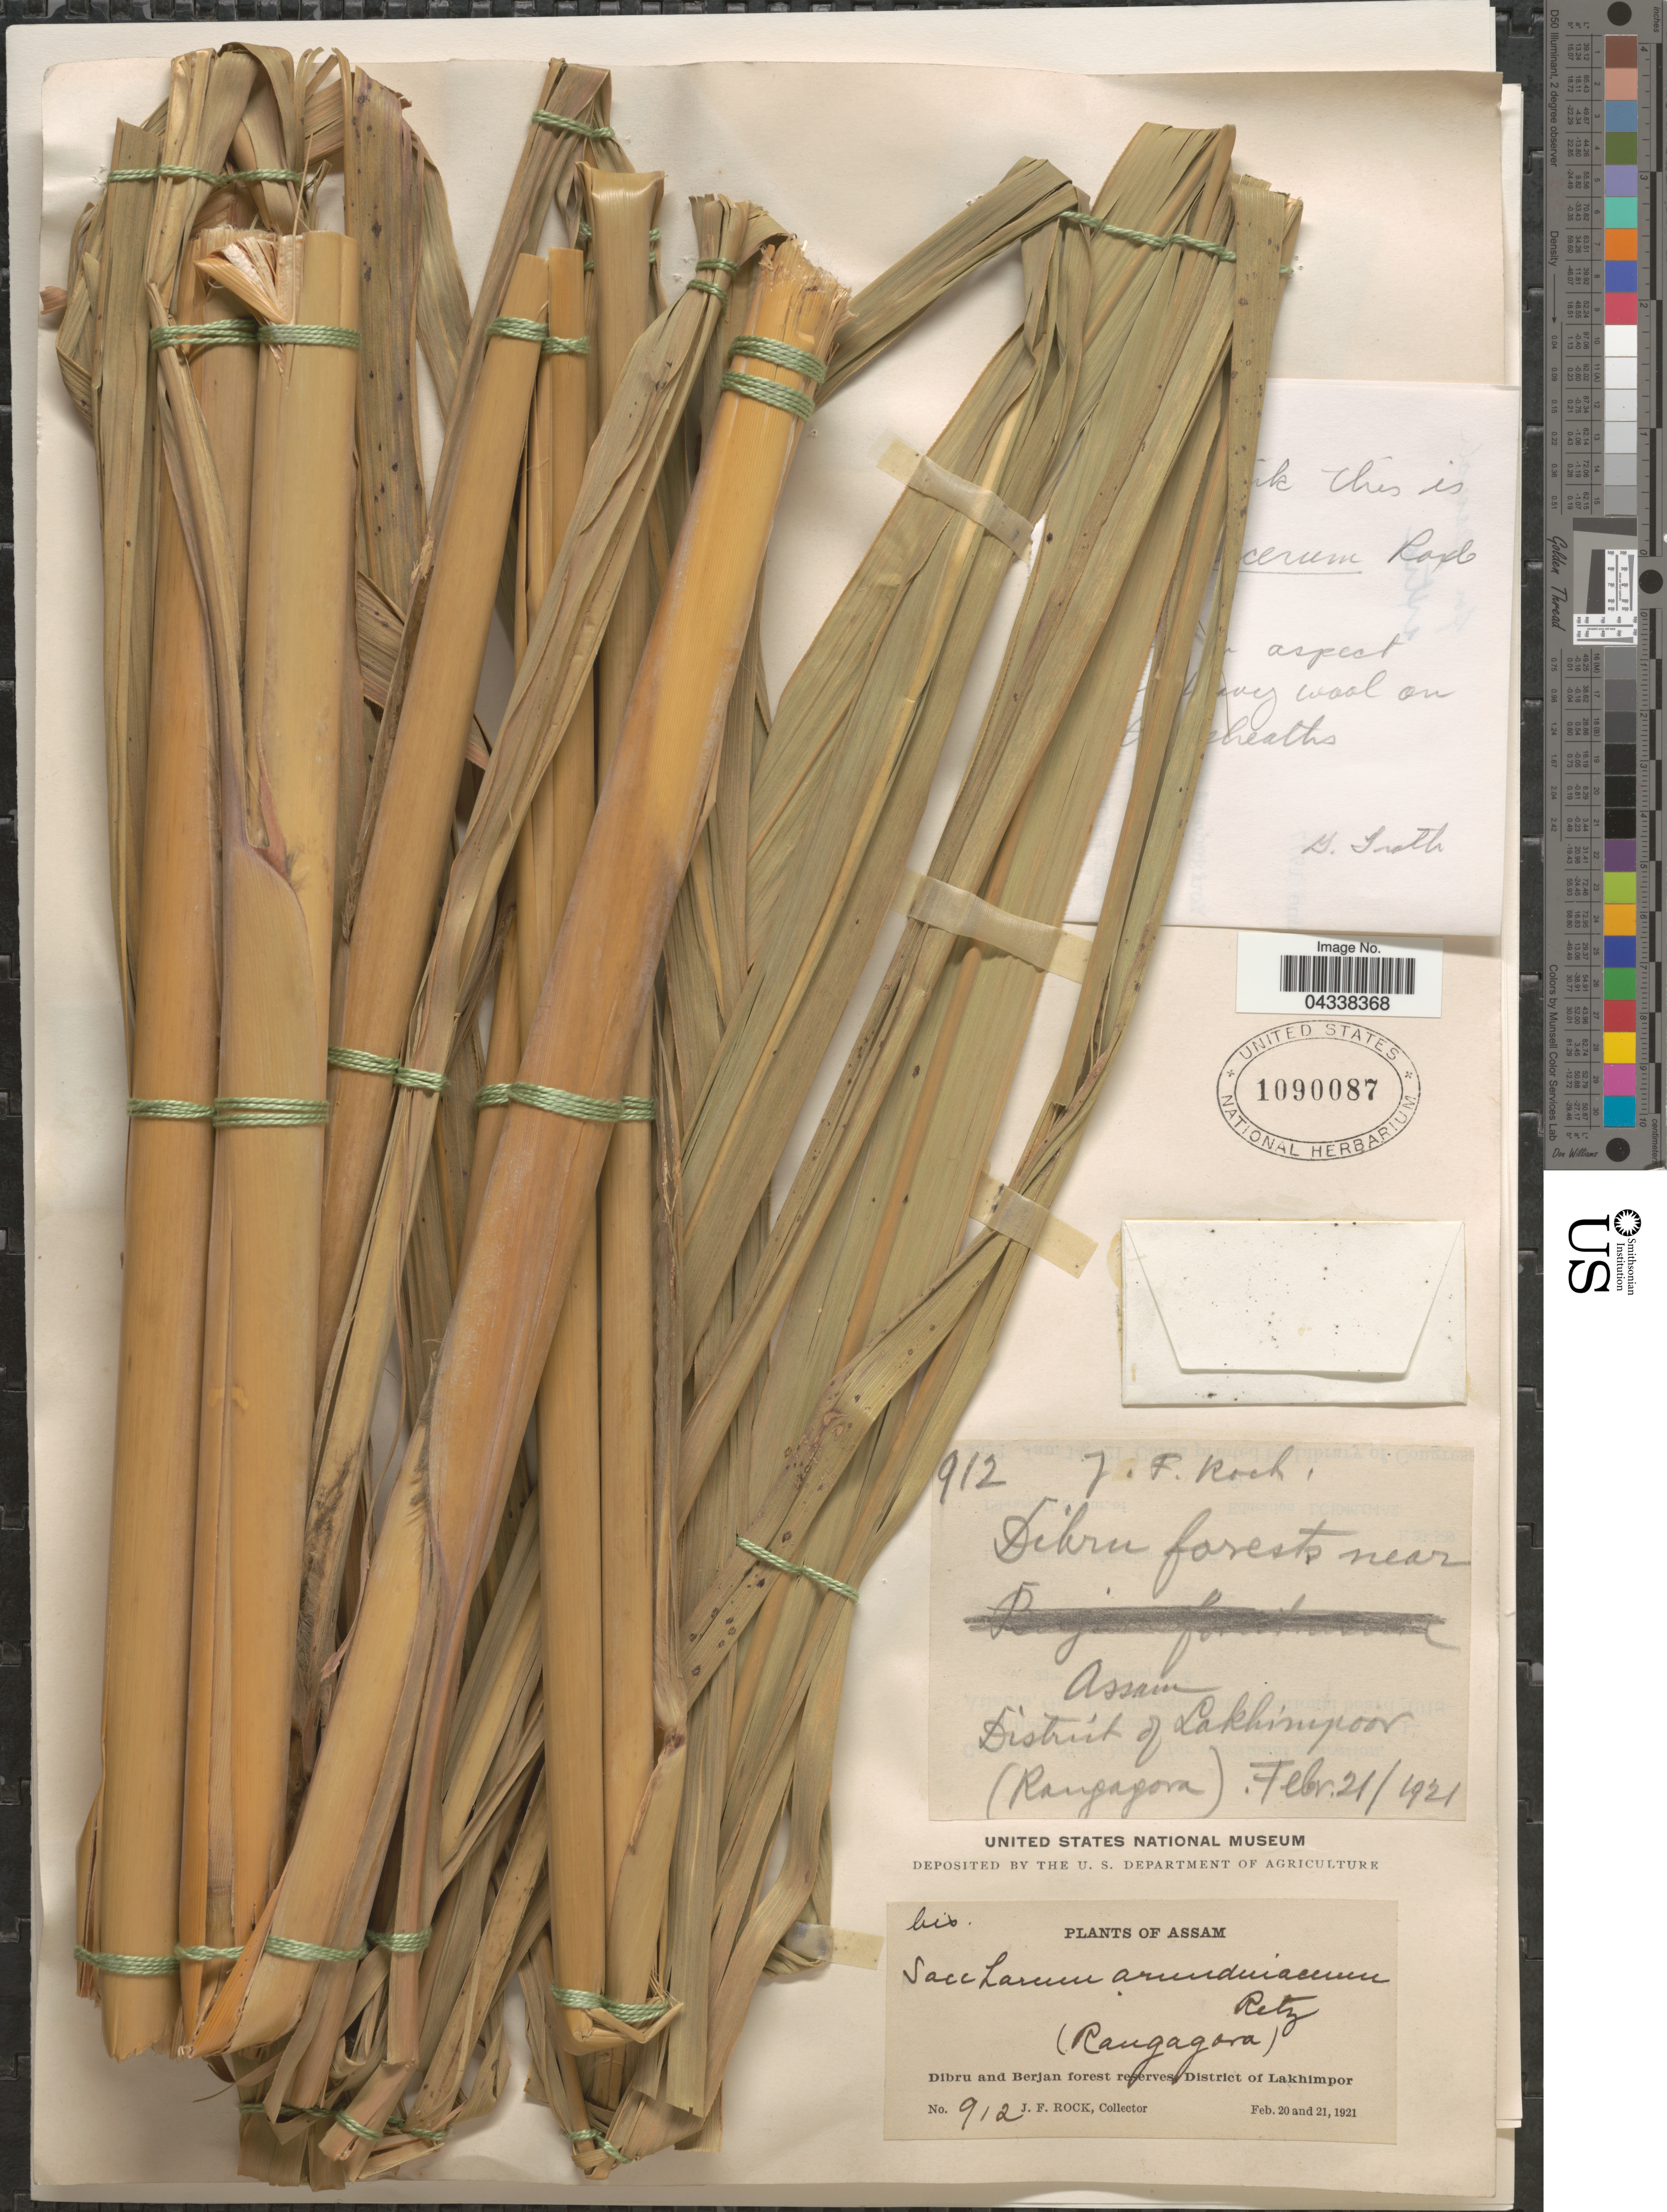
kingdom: Plantae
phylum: Tracheophyta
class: Liliopsida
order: Poales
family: Poaceae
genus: Saccharum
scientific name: Saccharum procerum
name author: Roxb.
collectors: J. Rock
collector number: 912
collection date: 1921-02-21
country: India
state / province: Assam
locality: (Rangagora). Dibru and Berjan forest reserves, District of Lakhimpor.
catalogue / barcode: US 1090087